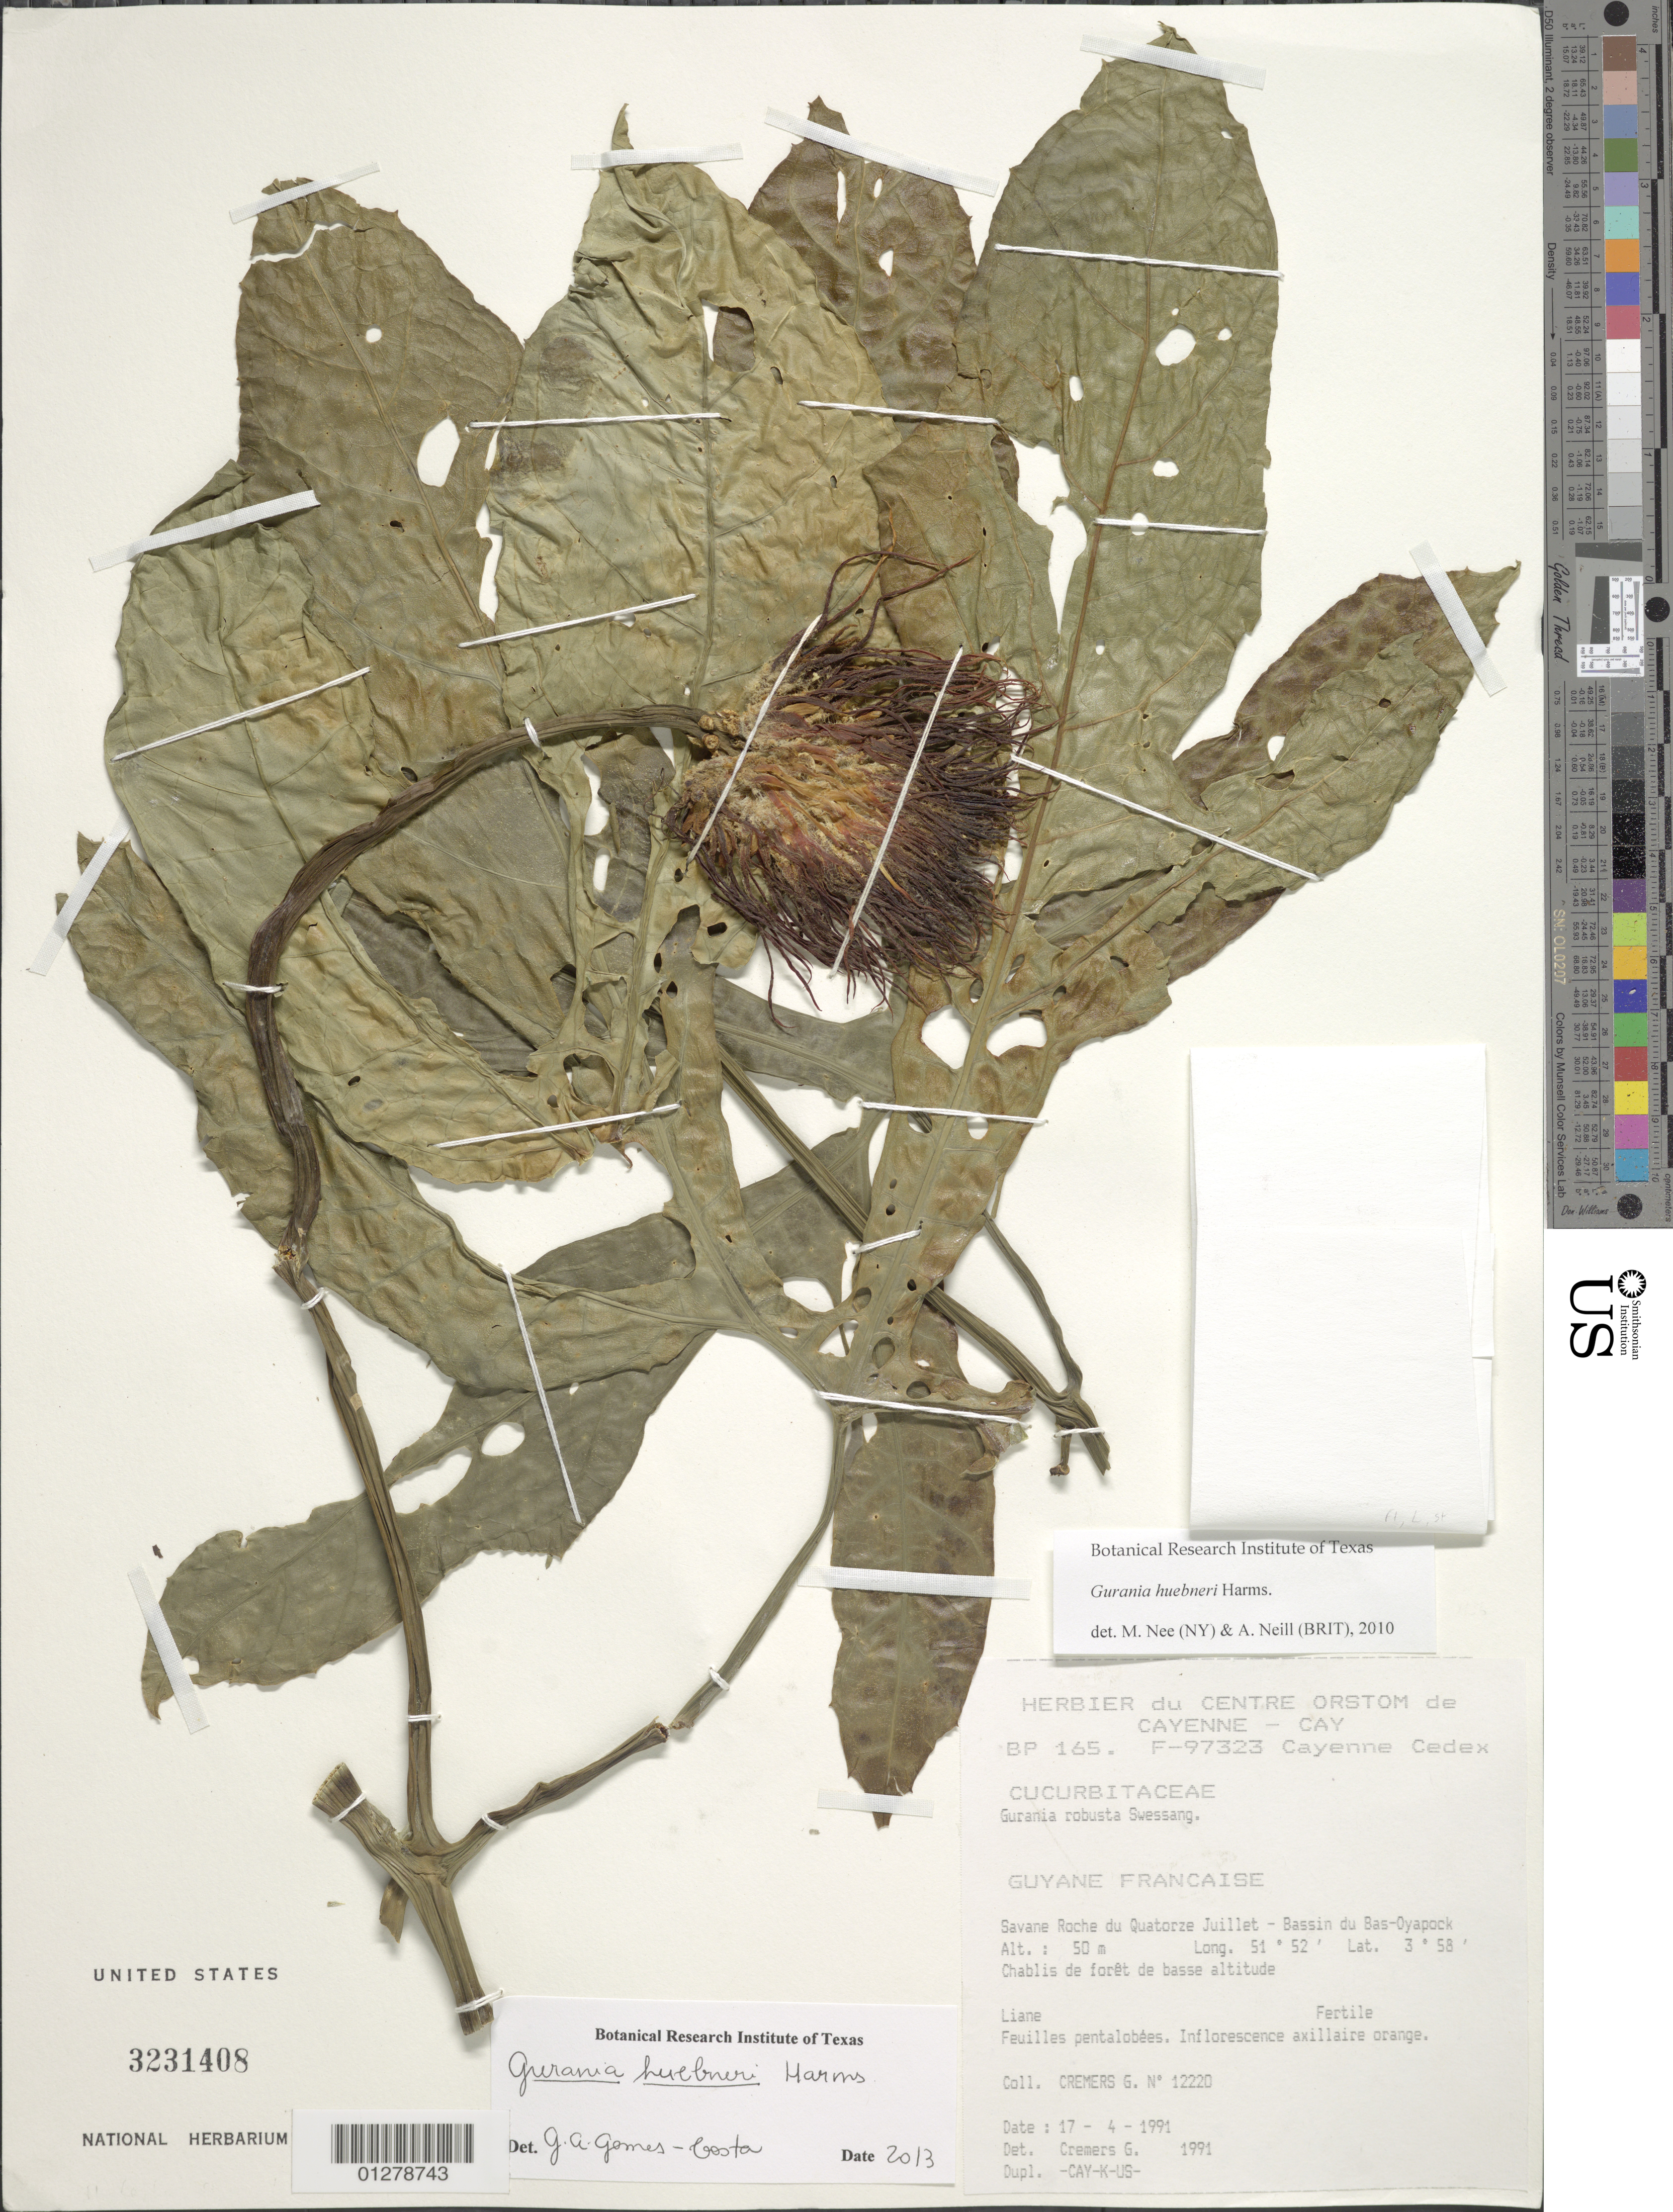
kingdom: Plantae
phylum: Tracheophyta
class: Magnoliopsida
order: Cucurbitales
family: Cucurbitaceae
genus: Gurania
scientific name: Gurania huebneri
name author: Harms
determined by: Gomes-Costa, G. A.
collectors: G. Cremers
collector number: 12220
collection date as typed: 17 April 1991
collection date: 1991-04-17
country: French Guiana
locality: Savane Roche de Quatorze Juillet, Bassin du Bas-Oyapock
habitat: Chablis de foret de basse altitude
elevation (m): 50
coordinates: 3 58 N, 51 52 W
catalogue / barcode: US 3231408